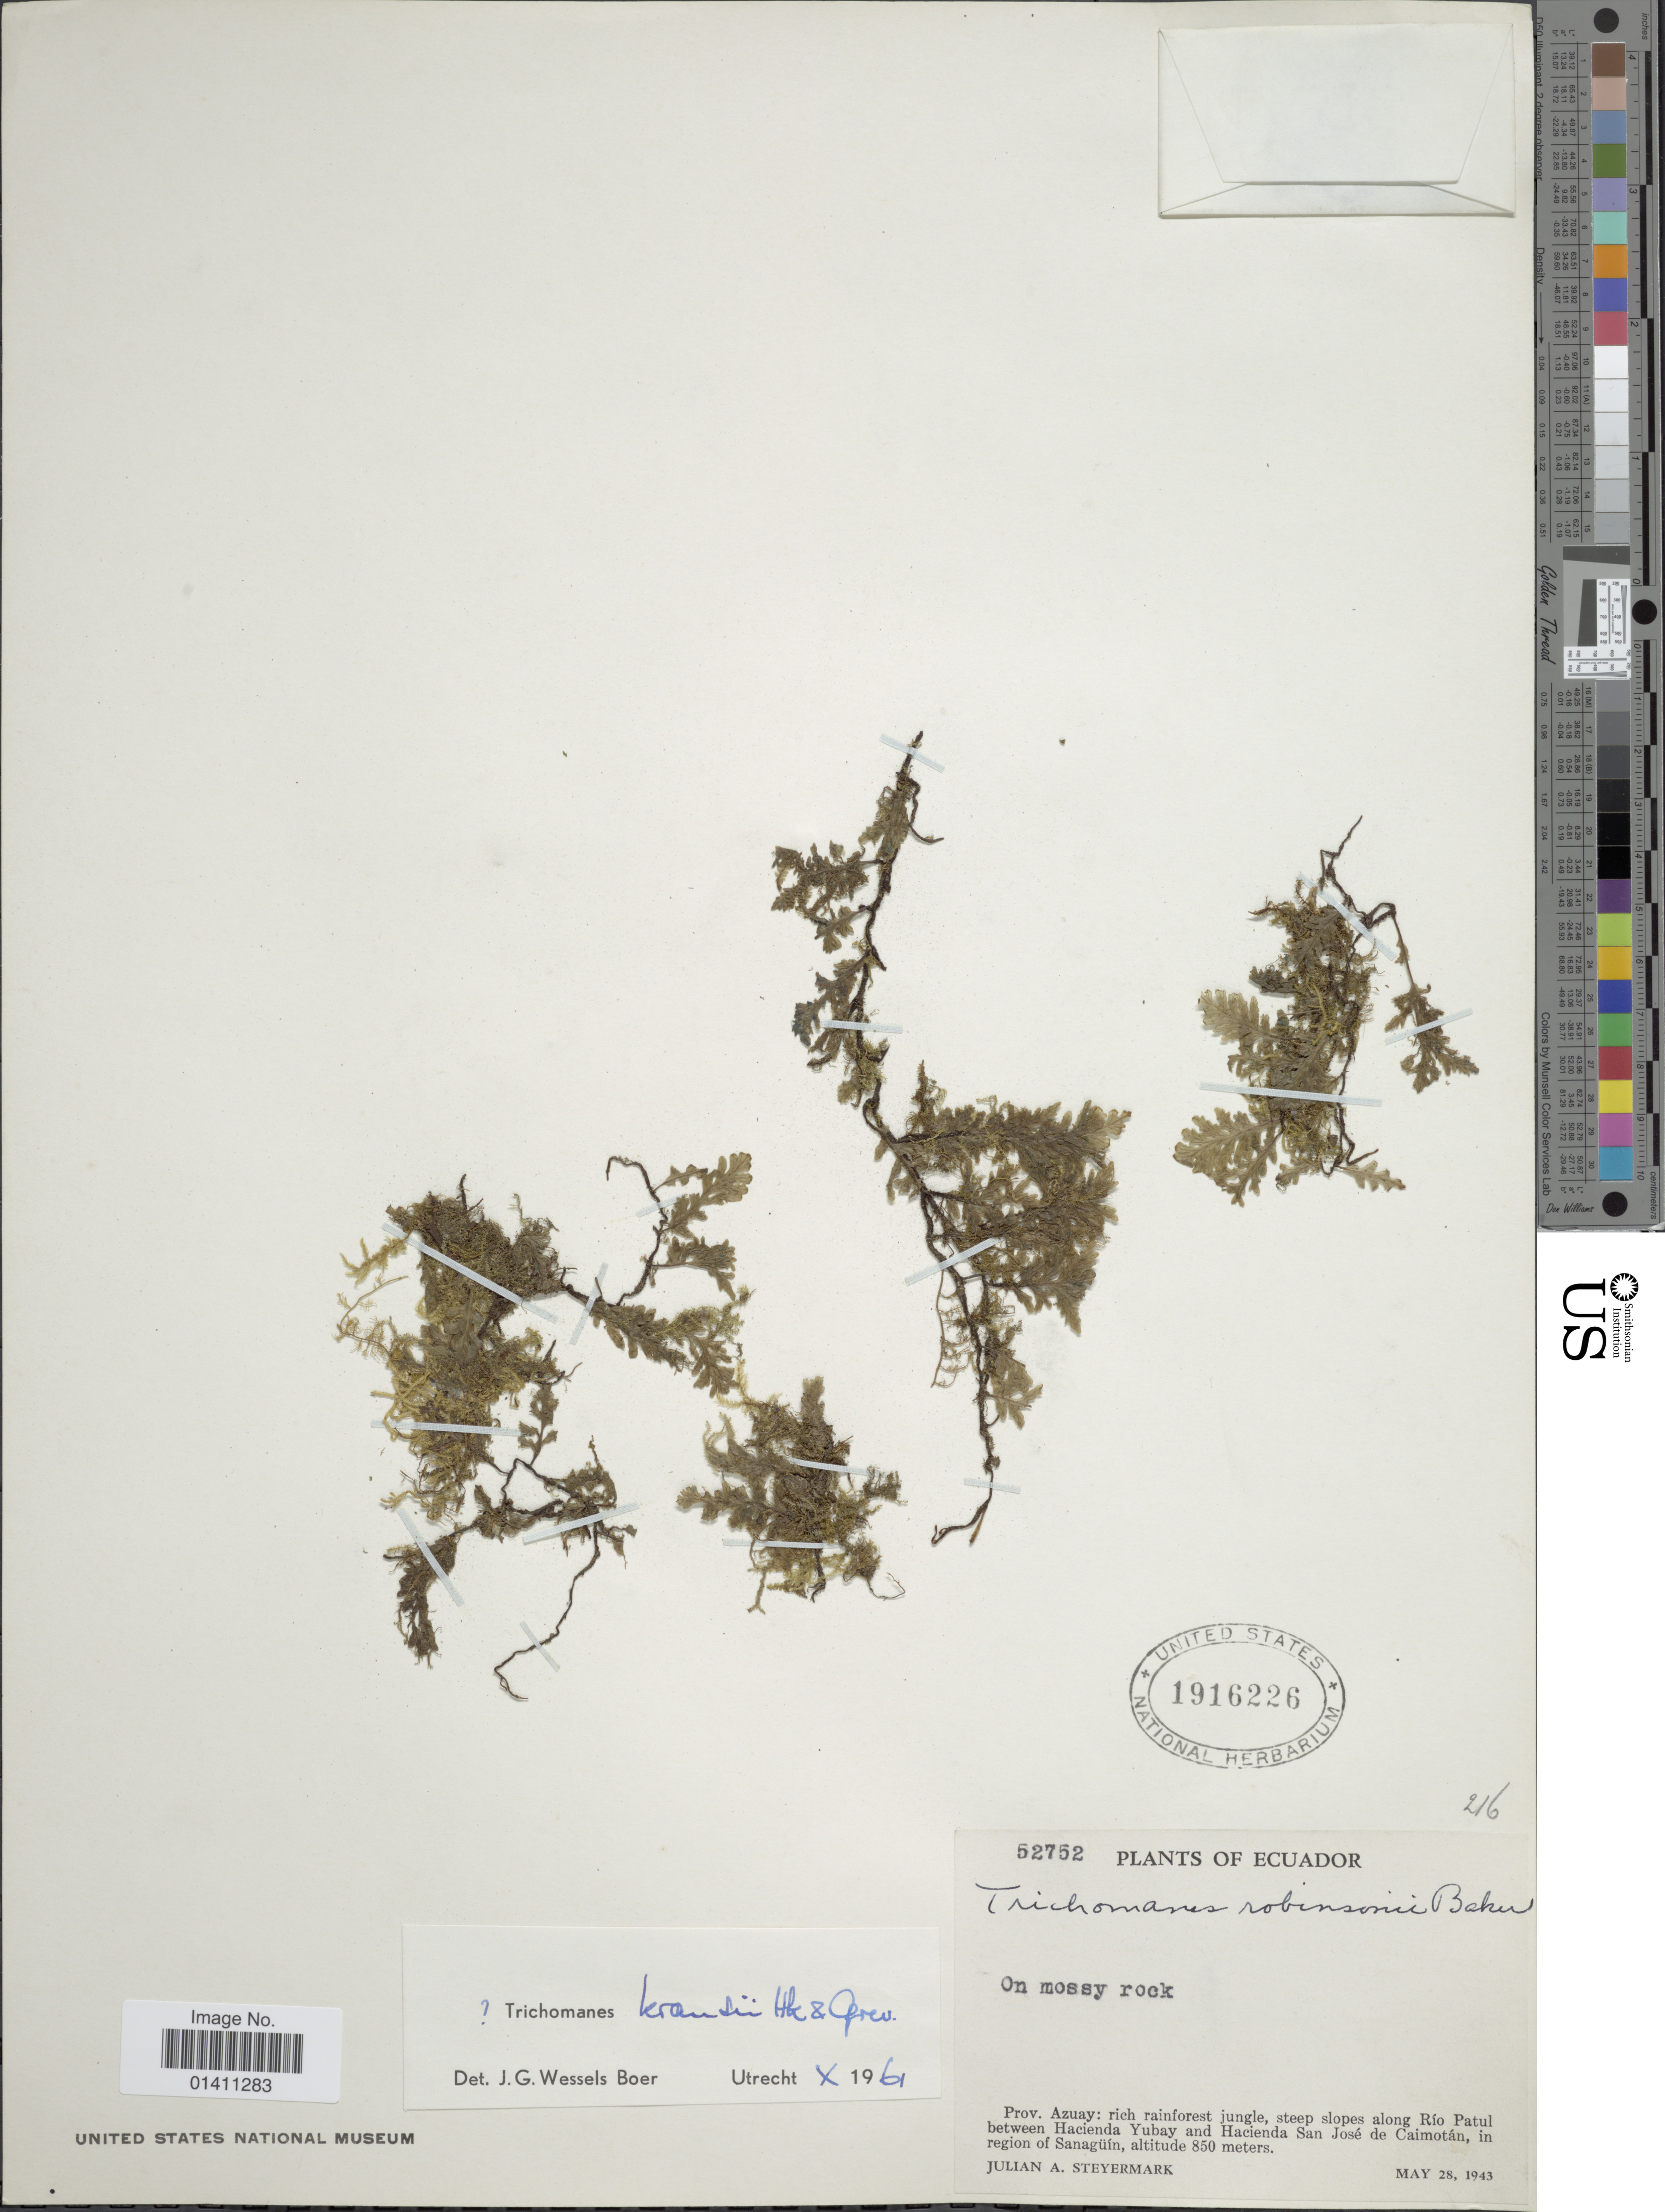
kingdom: Plantae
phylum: Tracheophyta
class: Polypodiopsida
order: Hymenophyllales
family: Hymenophyllaceae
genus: Didymoglossum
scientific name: Didymoglossum kraussii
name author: (Hook. & Grev.) C. Presl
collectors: J. Steyermark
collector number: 52752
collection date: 1943-05-28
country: Ecuador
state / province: Azuay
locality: Steep slopes along Rio Patul between Hacienda Yubay and Hacienda San Jose de Caimotan, in region of Sanaguin.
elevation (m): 850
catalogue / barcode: US 1916226